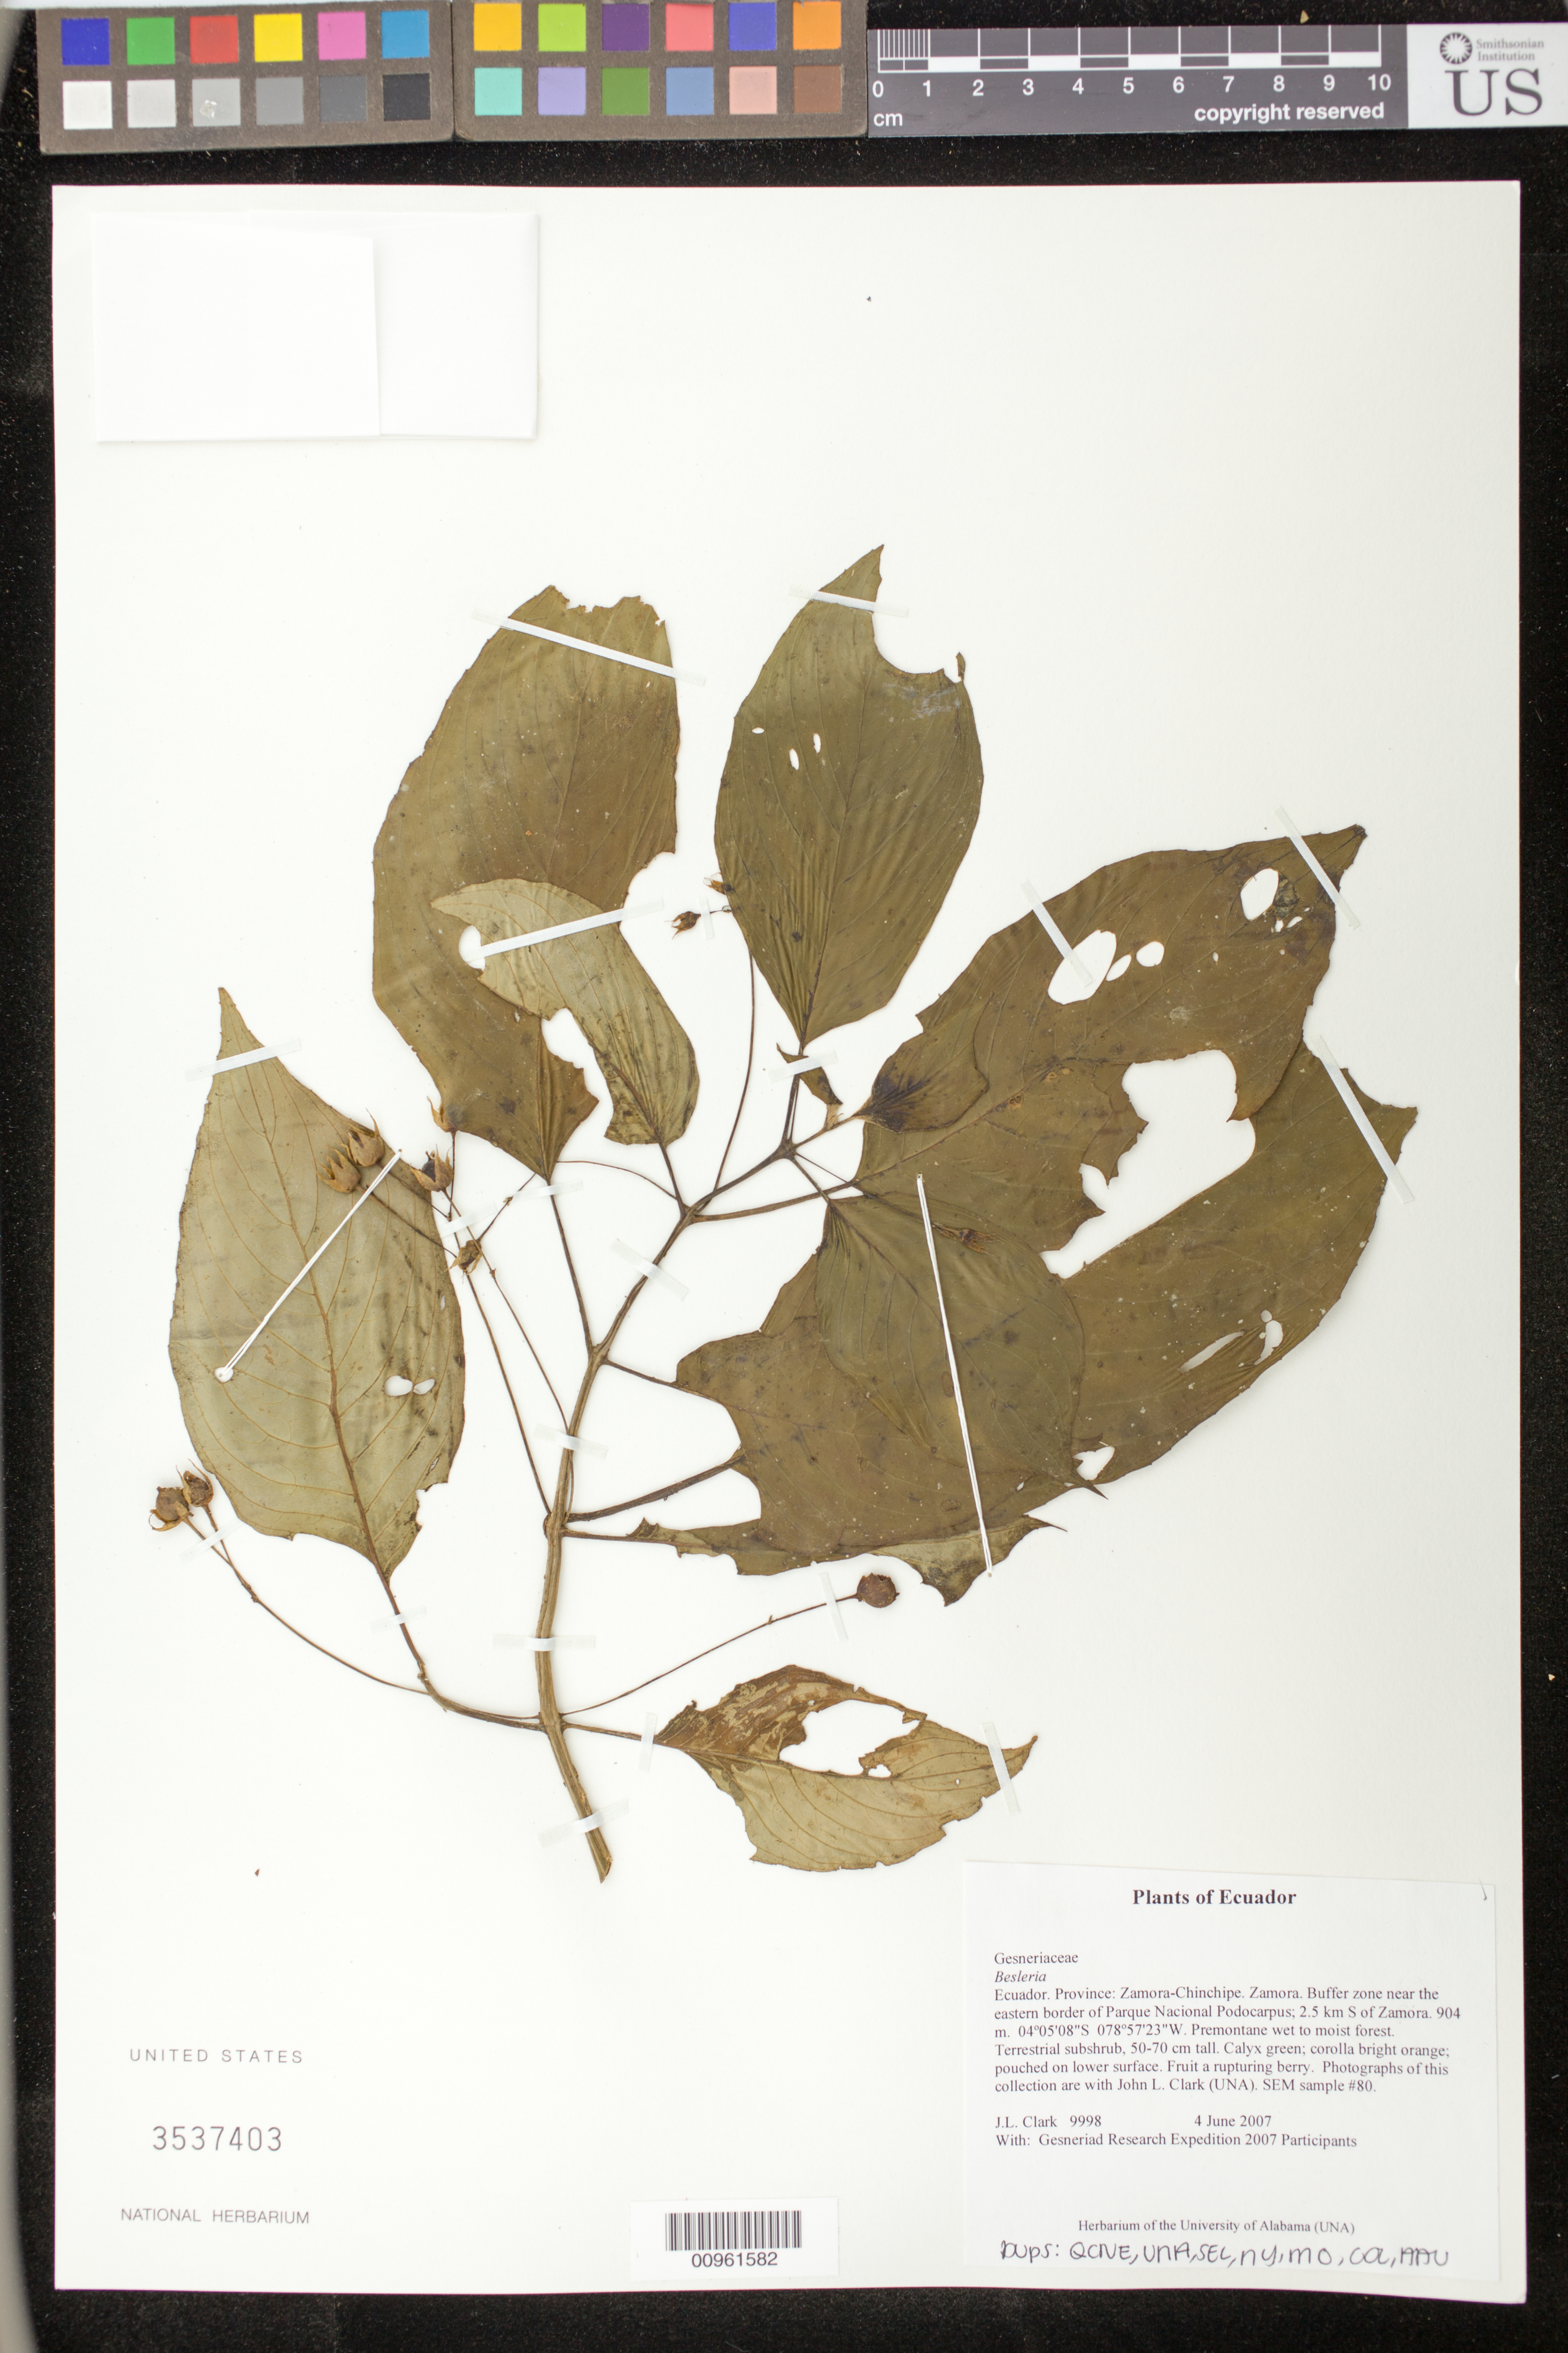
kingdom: Plantae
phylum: Tracheophyta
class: Magnoliopsida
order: Lamiales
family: Gesneriaceae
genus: Besleria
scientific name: Besleria sp.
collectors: J. L. Clark & Gesneriad Research Expedition 2007 Participants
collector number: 9998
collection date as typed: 04 Jun 2007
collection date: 2007-06-04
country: Ecuador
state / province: Zamora-Chinchipe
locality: Zamora. Buffer zone near the eastern border of Parque Nacional Podocarpus; 2.5 km S of Zamora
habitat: Premontane wet to moist forest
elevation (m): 904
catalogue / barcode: US 3537403